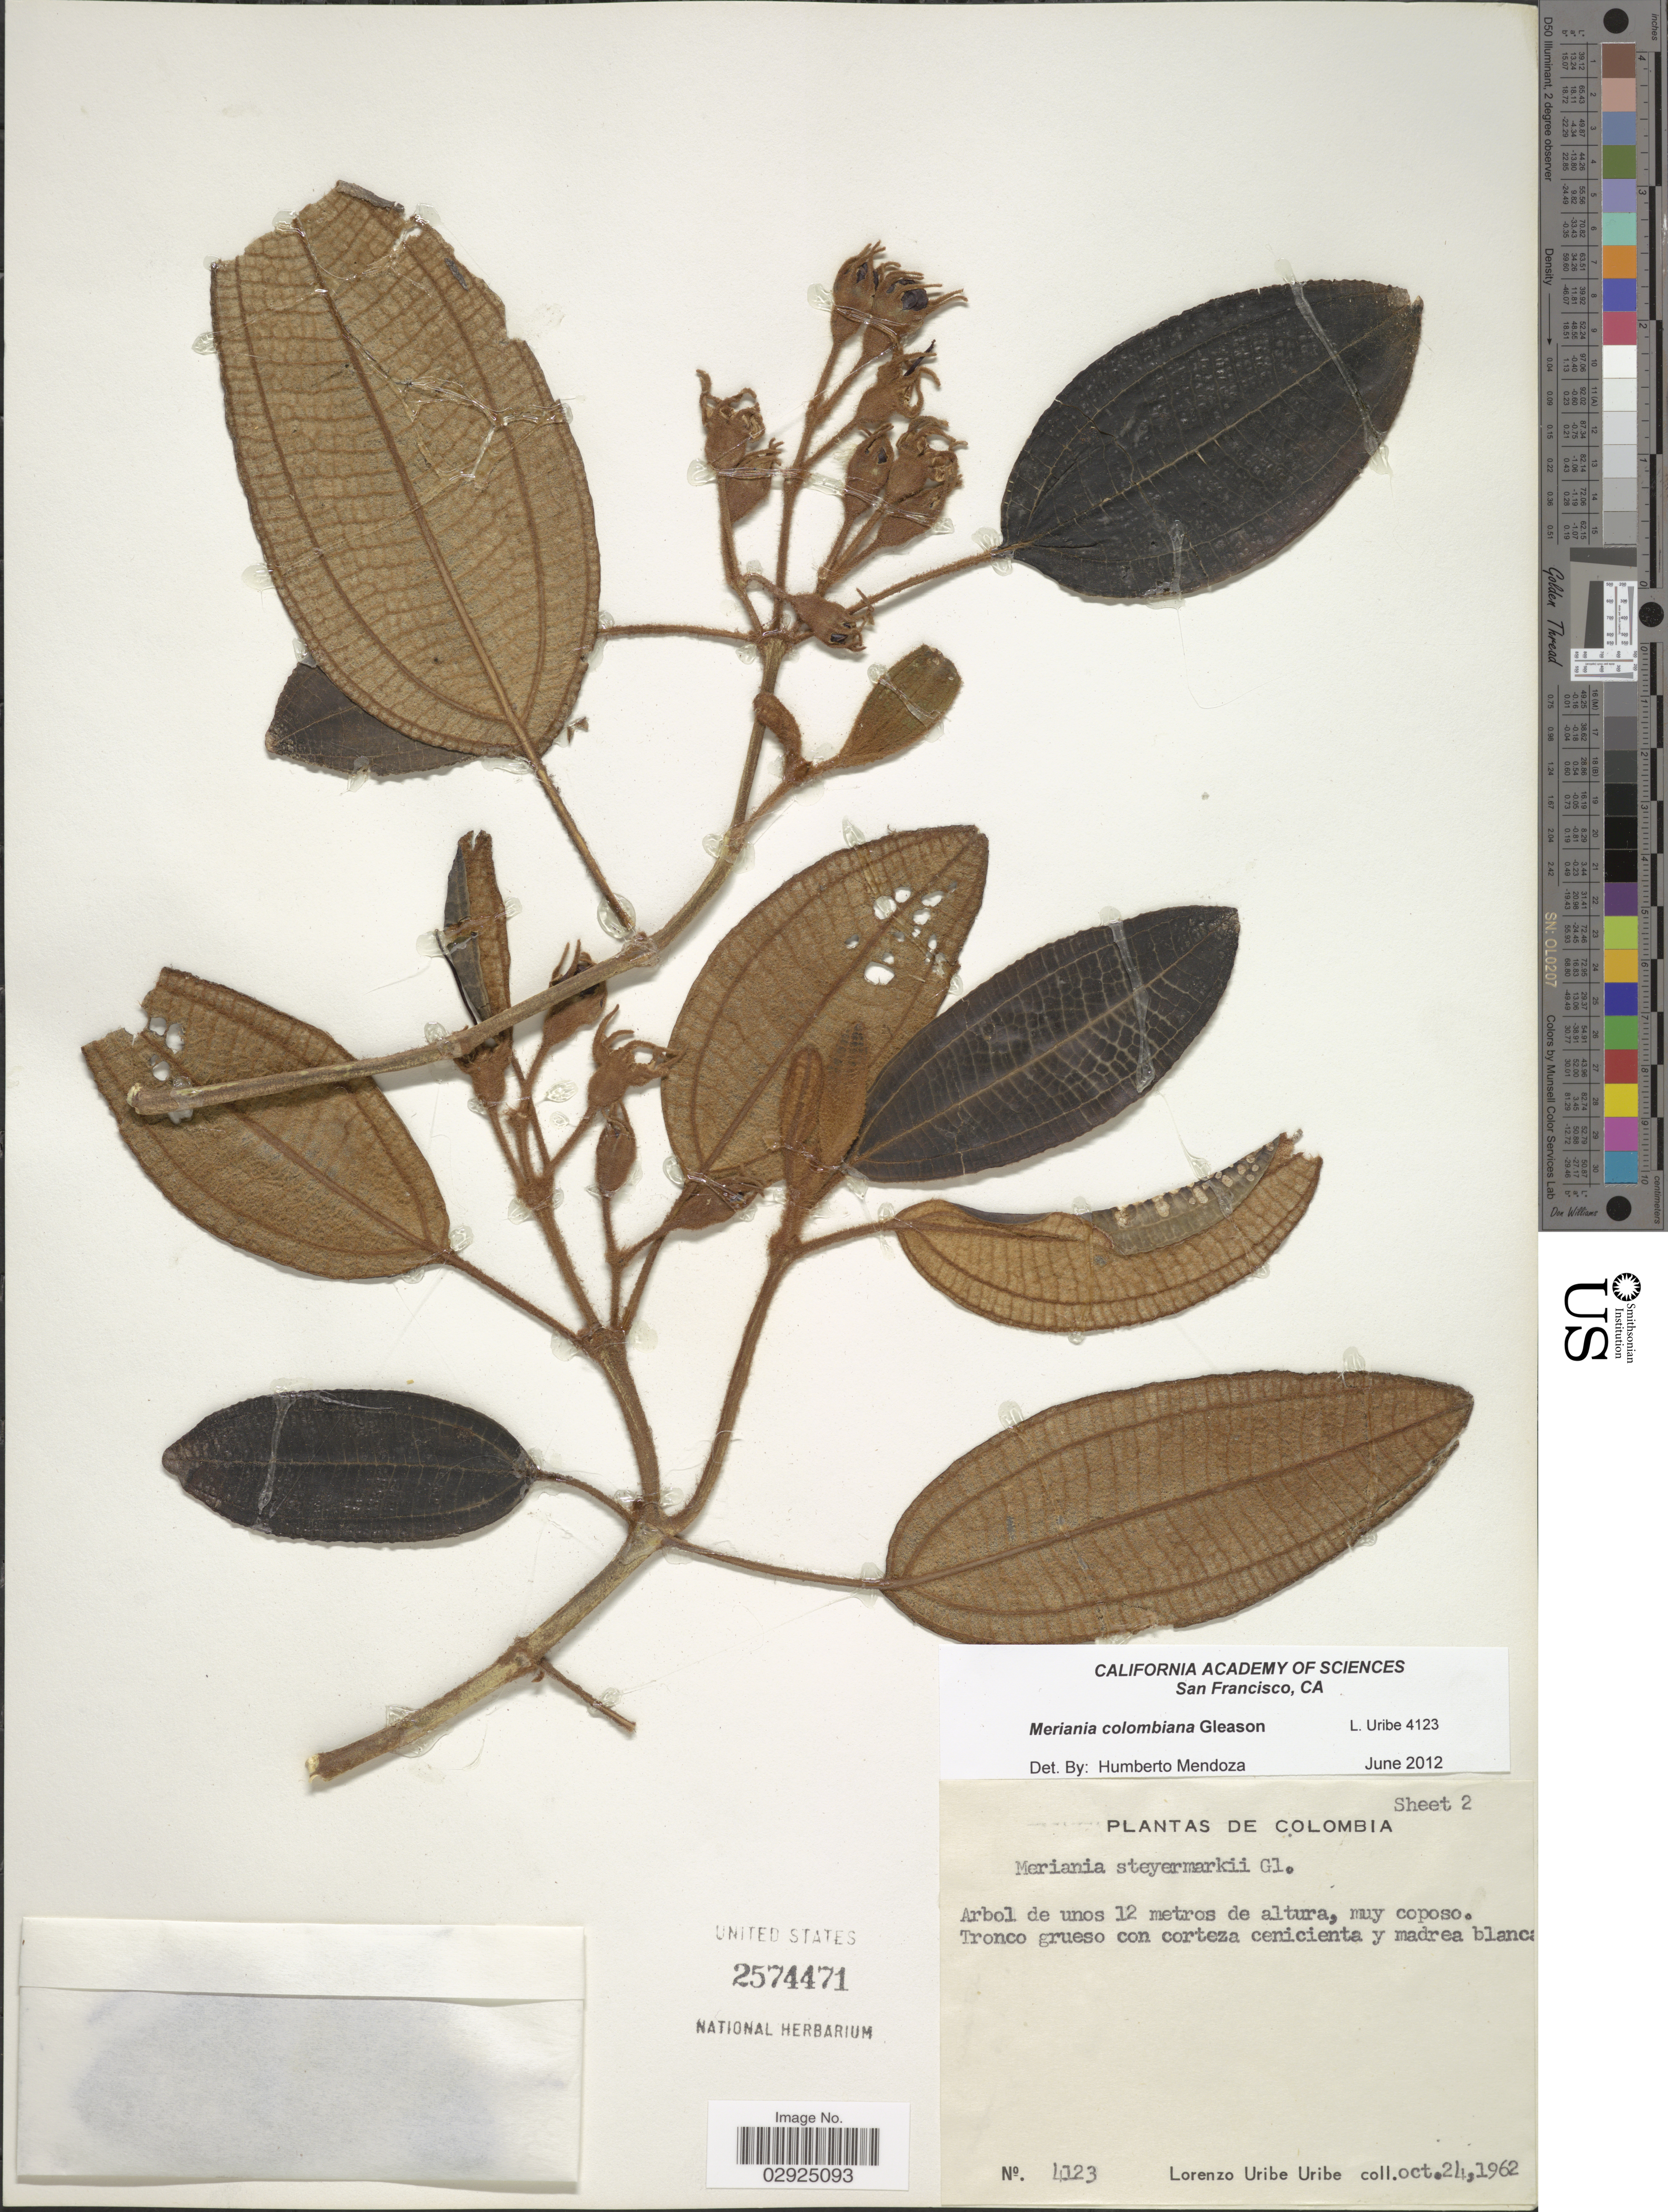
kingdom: Plantae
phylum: Tracheophyta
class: Magnoliopsida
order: Myrtales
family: Melastomataceae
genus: Meriania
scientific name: Meriania colombiana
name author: Gleason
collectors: L. Uribe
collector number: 4123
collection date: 1962-10-24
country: Colombia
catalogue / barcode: US 2574471